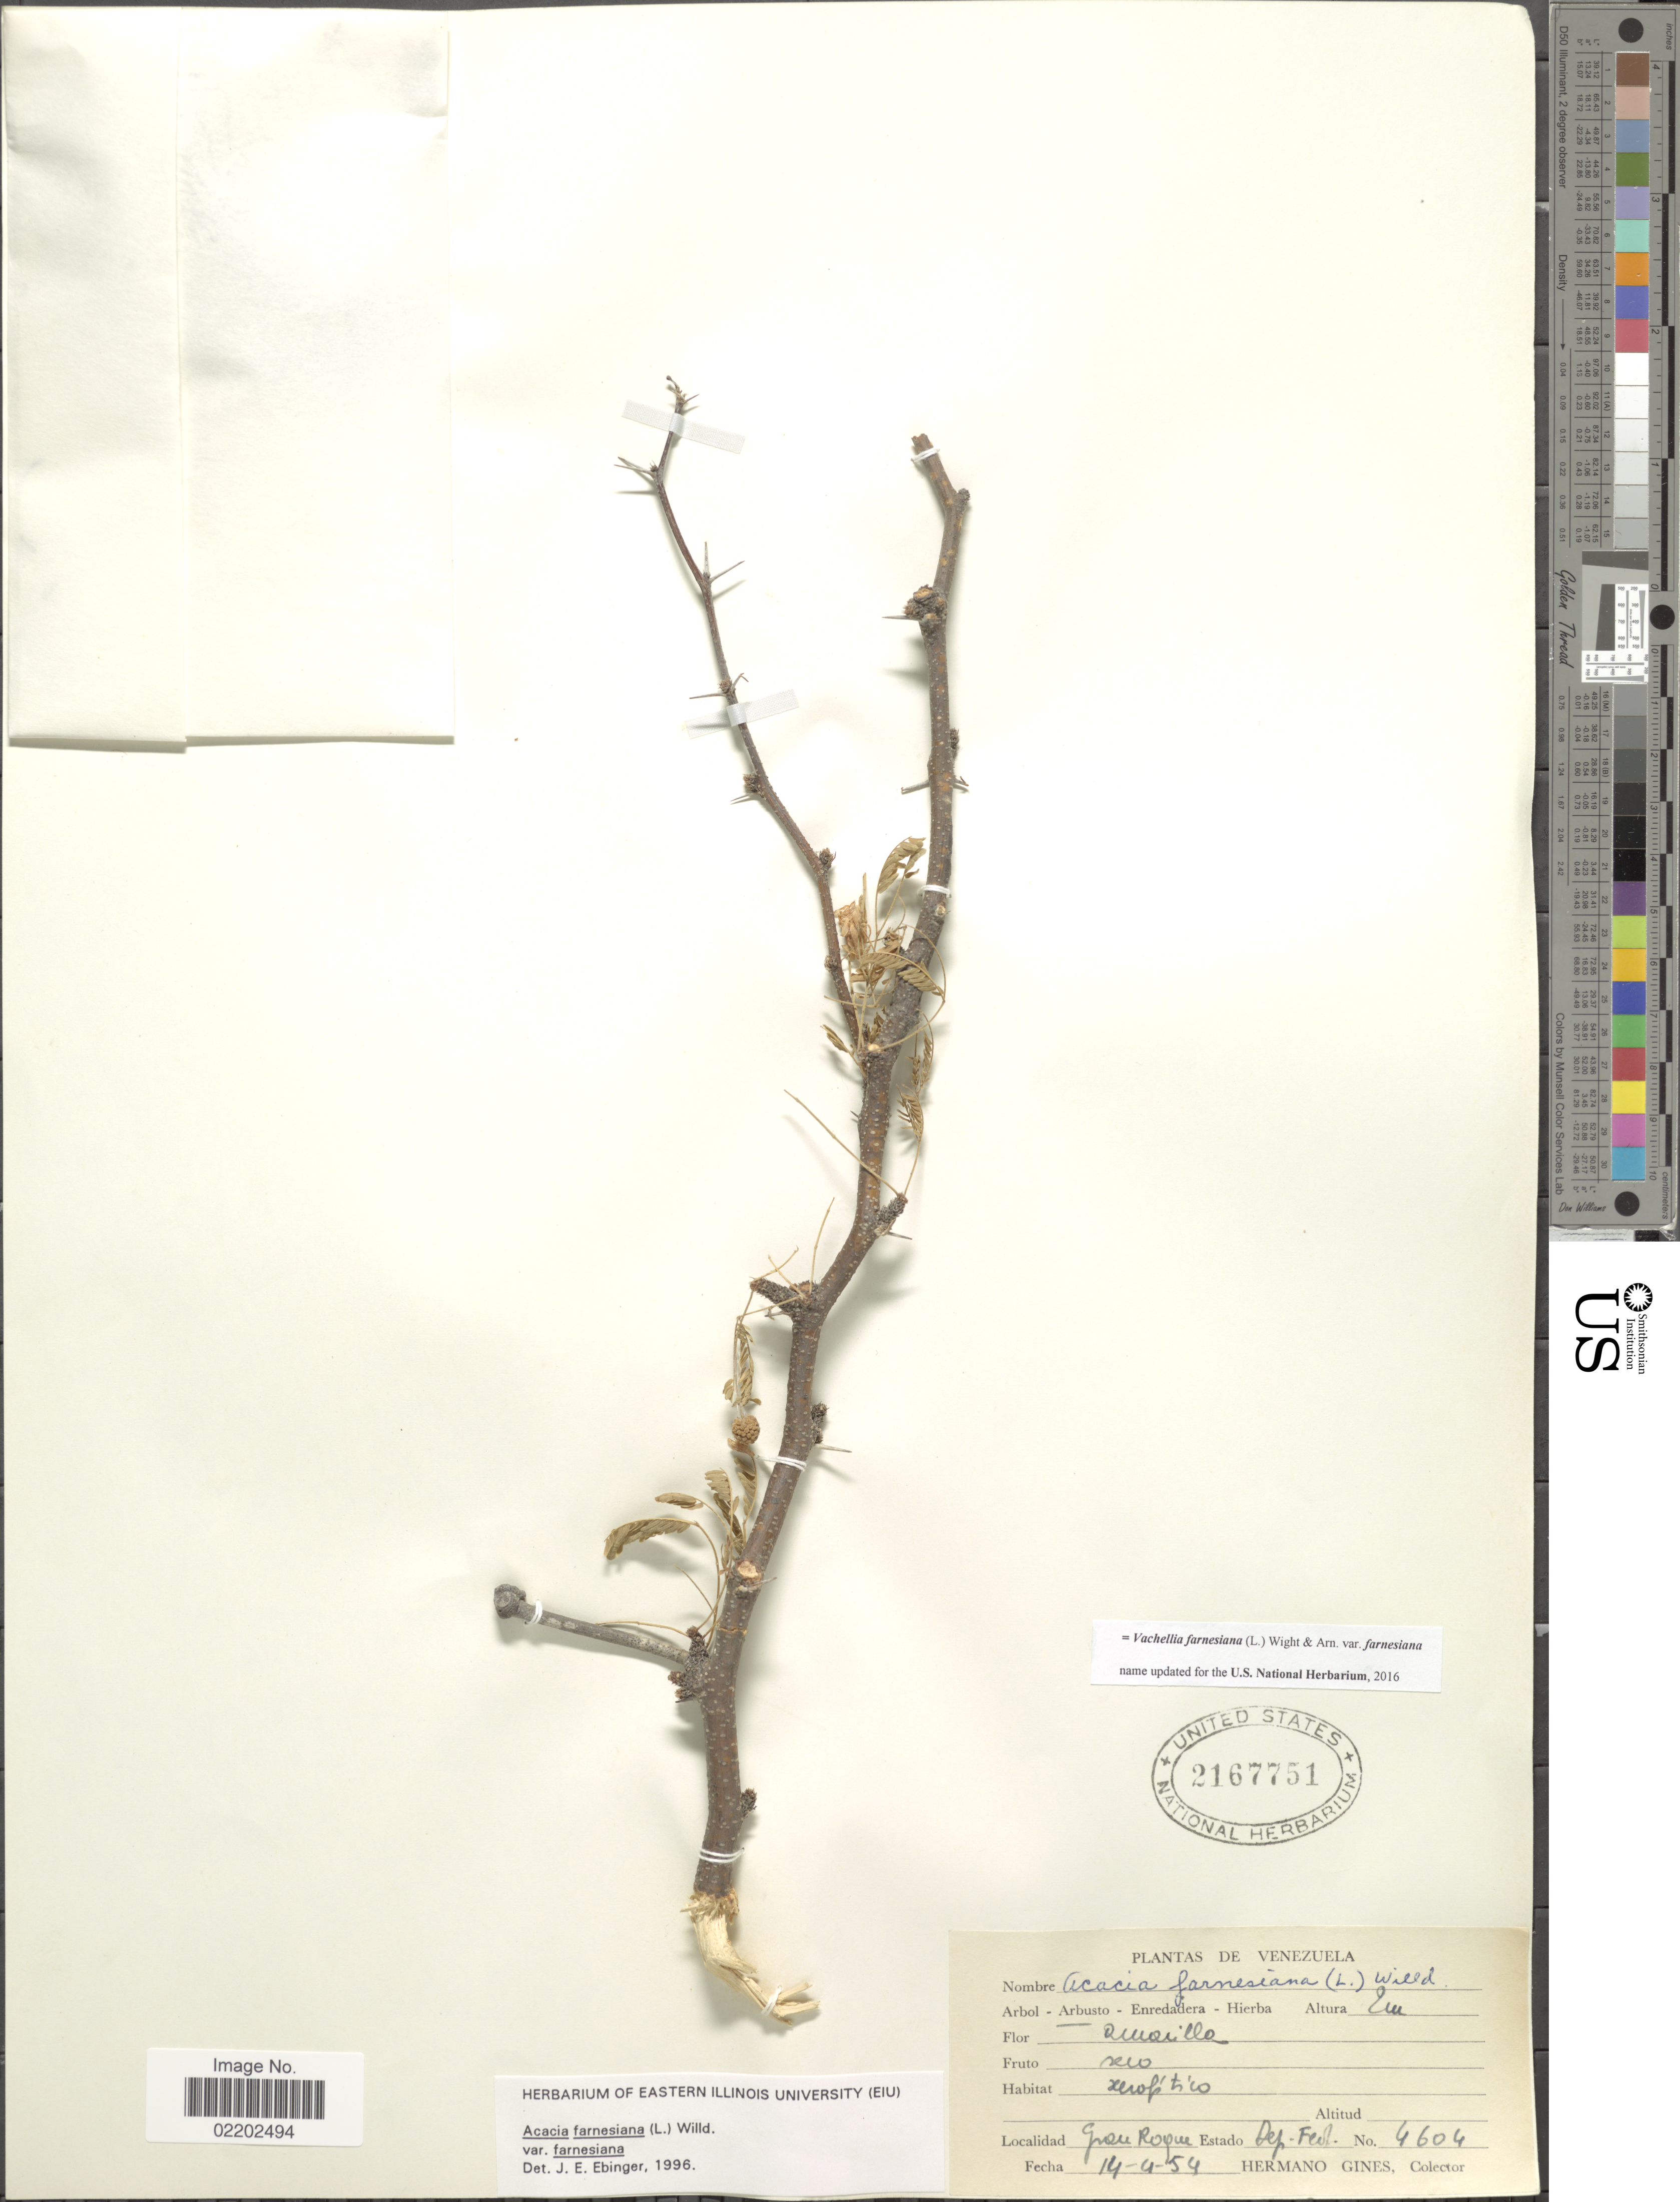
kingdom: Plantae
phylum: Tracheophyta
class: Magnoliopsida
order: Fabales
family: Fabaceae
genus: Vachellia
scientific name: Vachellia farnesiana var. farnesiana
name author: (L.) Wight & Arn.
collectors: Bro. Gines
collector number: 4604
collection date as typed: Transcribed d/m/y: 14/4/54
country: Venezuela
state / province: Dependencias Federales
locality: Gran Roque, Estado Dep. Fed. [State of Dependencias Federales]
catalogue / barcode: US 2167751